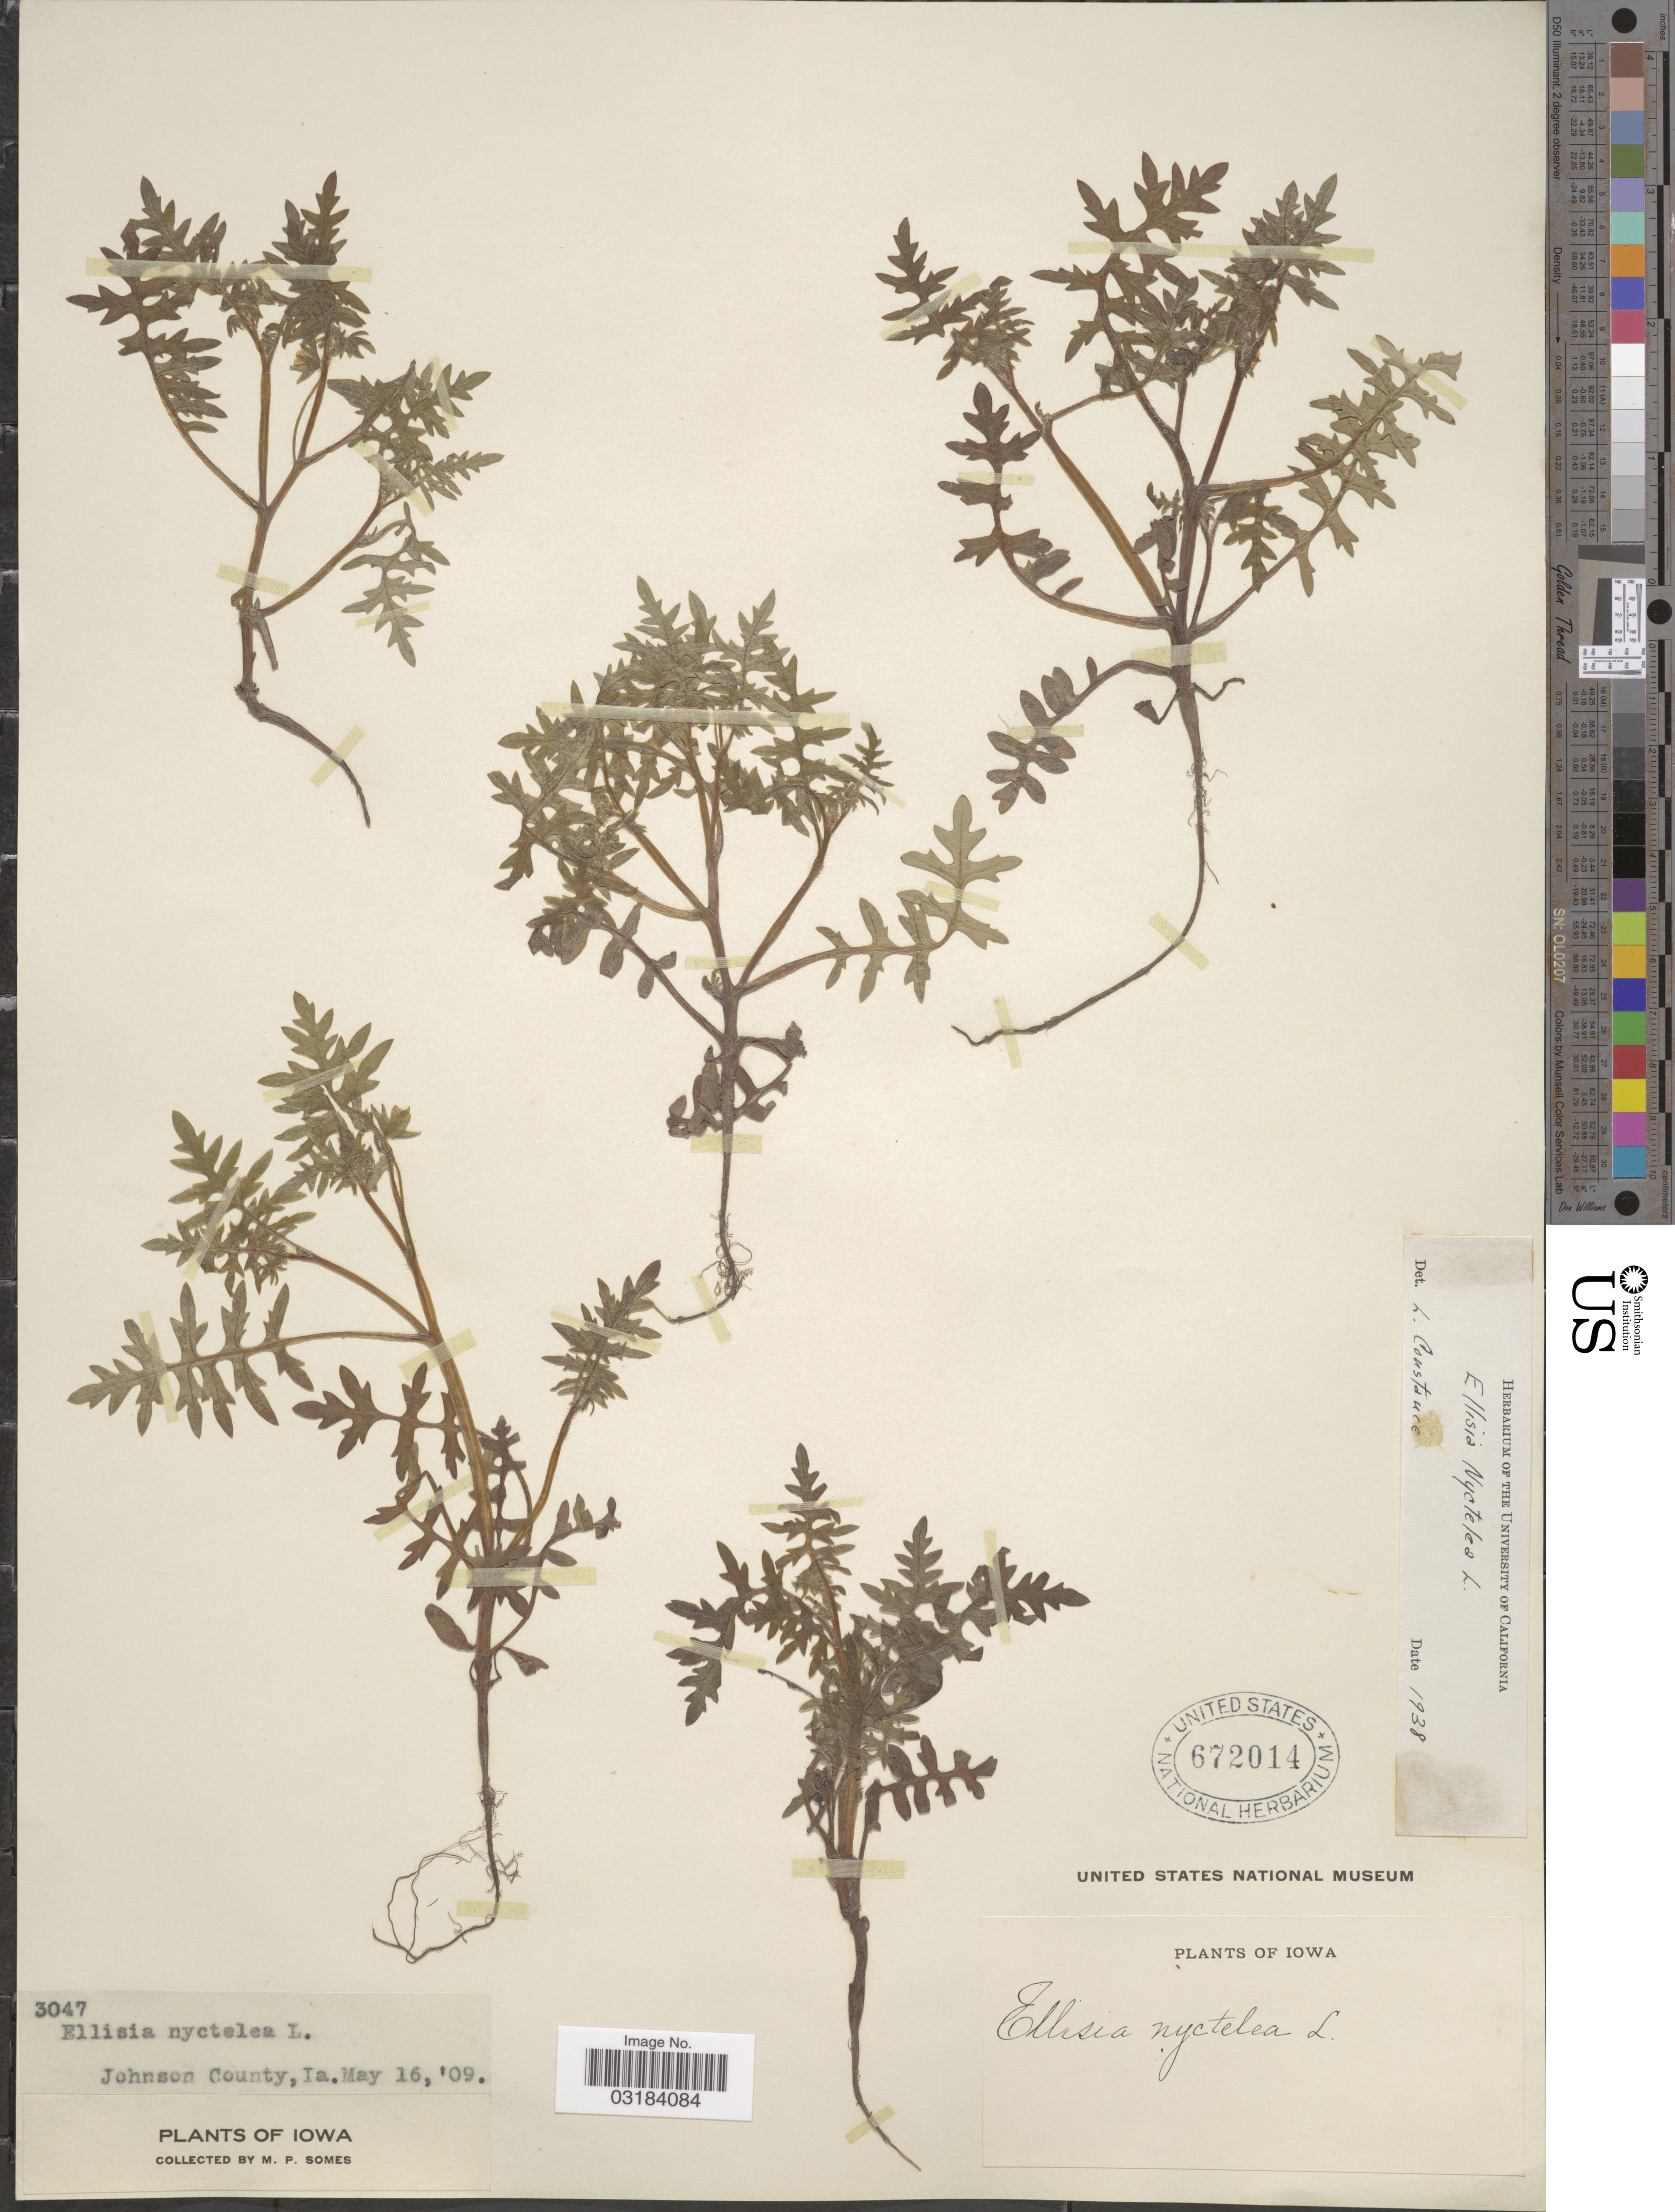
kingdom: Plantae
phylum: Tracheophyta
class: Magnoliopsida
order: Boraginales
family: Hydrophyllaceae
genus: Ellisia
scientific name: Ellisia nyctelea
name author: L.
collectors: M. Somes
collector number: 3047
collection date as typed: Transcribed d/m/y: 16/5/9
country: United States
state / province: Iowa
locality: Johnson County.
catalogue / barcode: US 672014